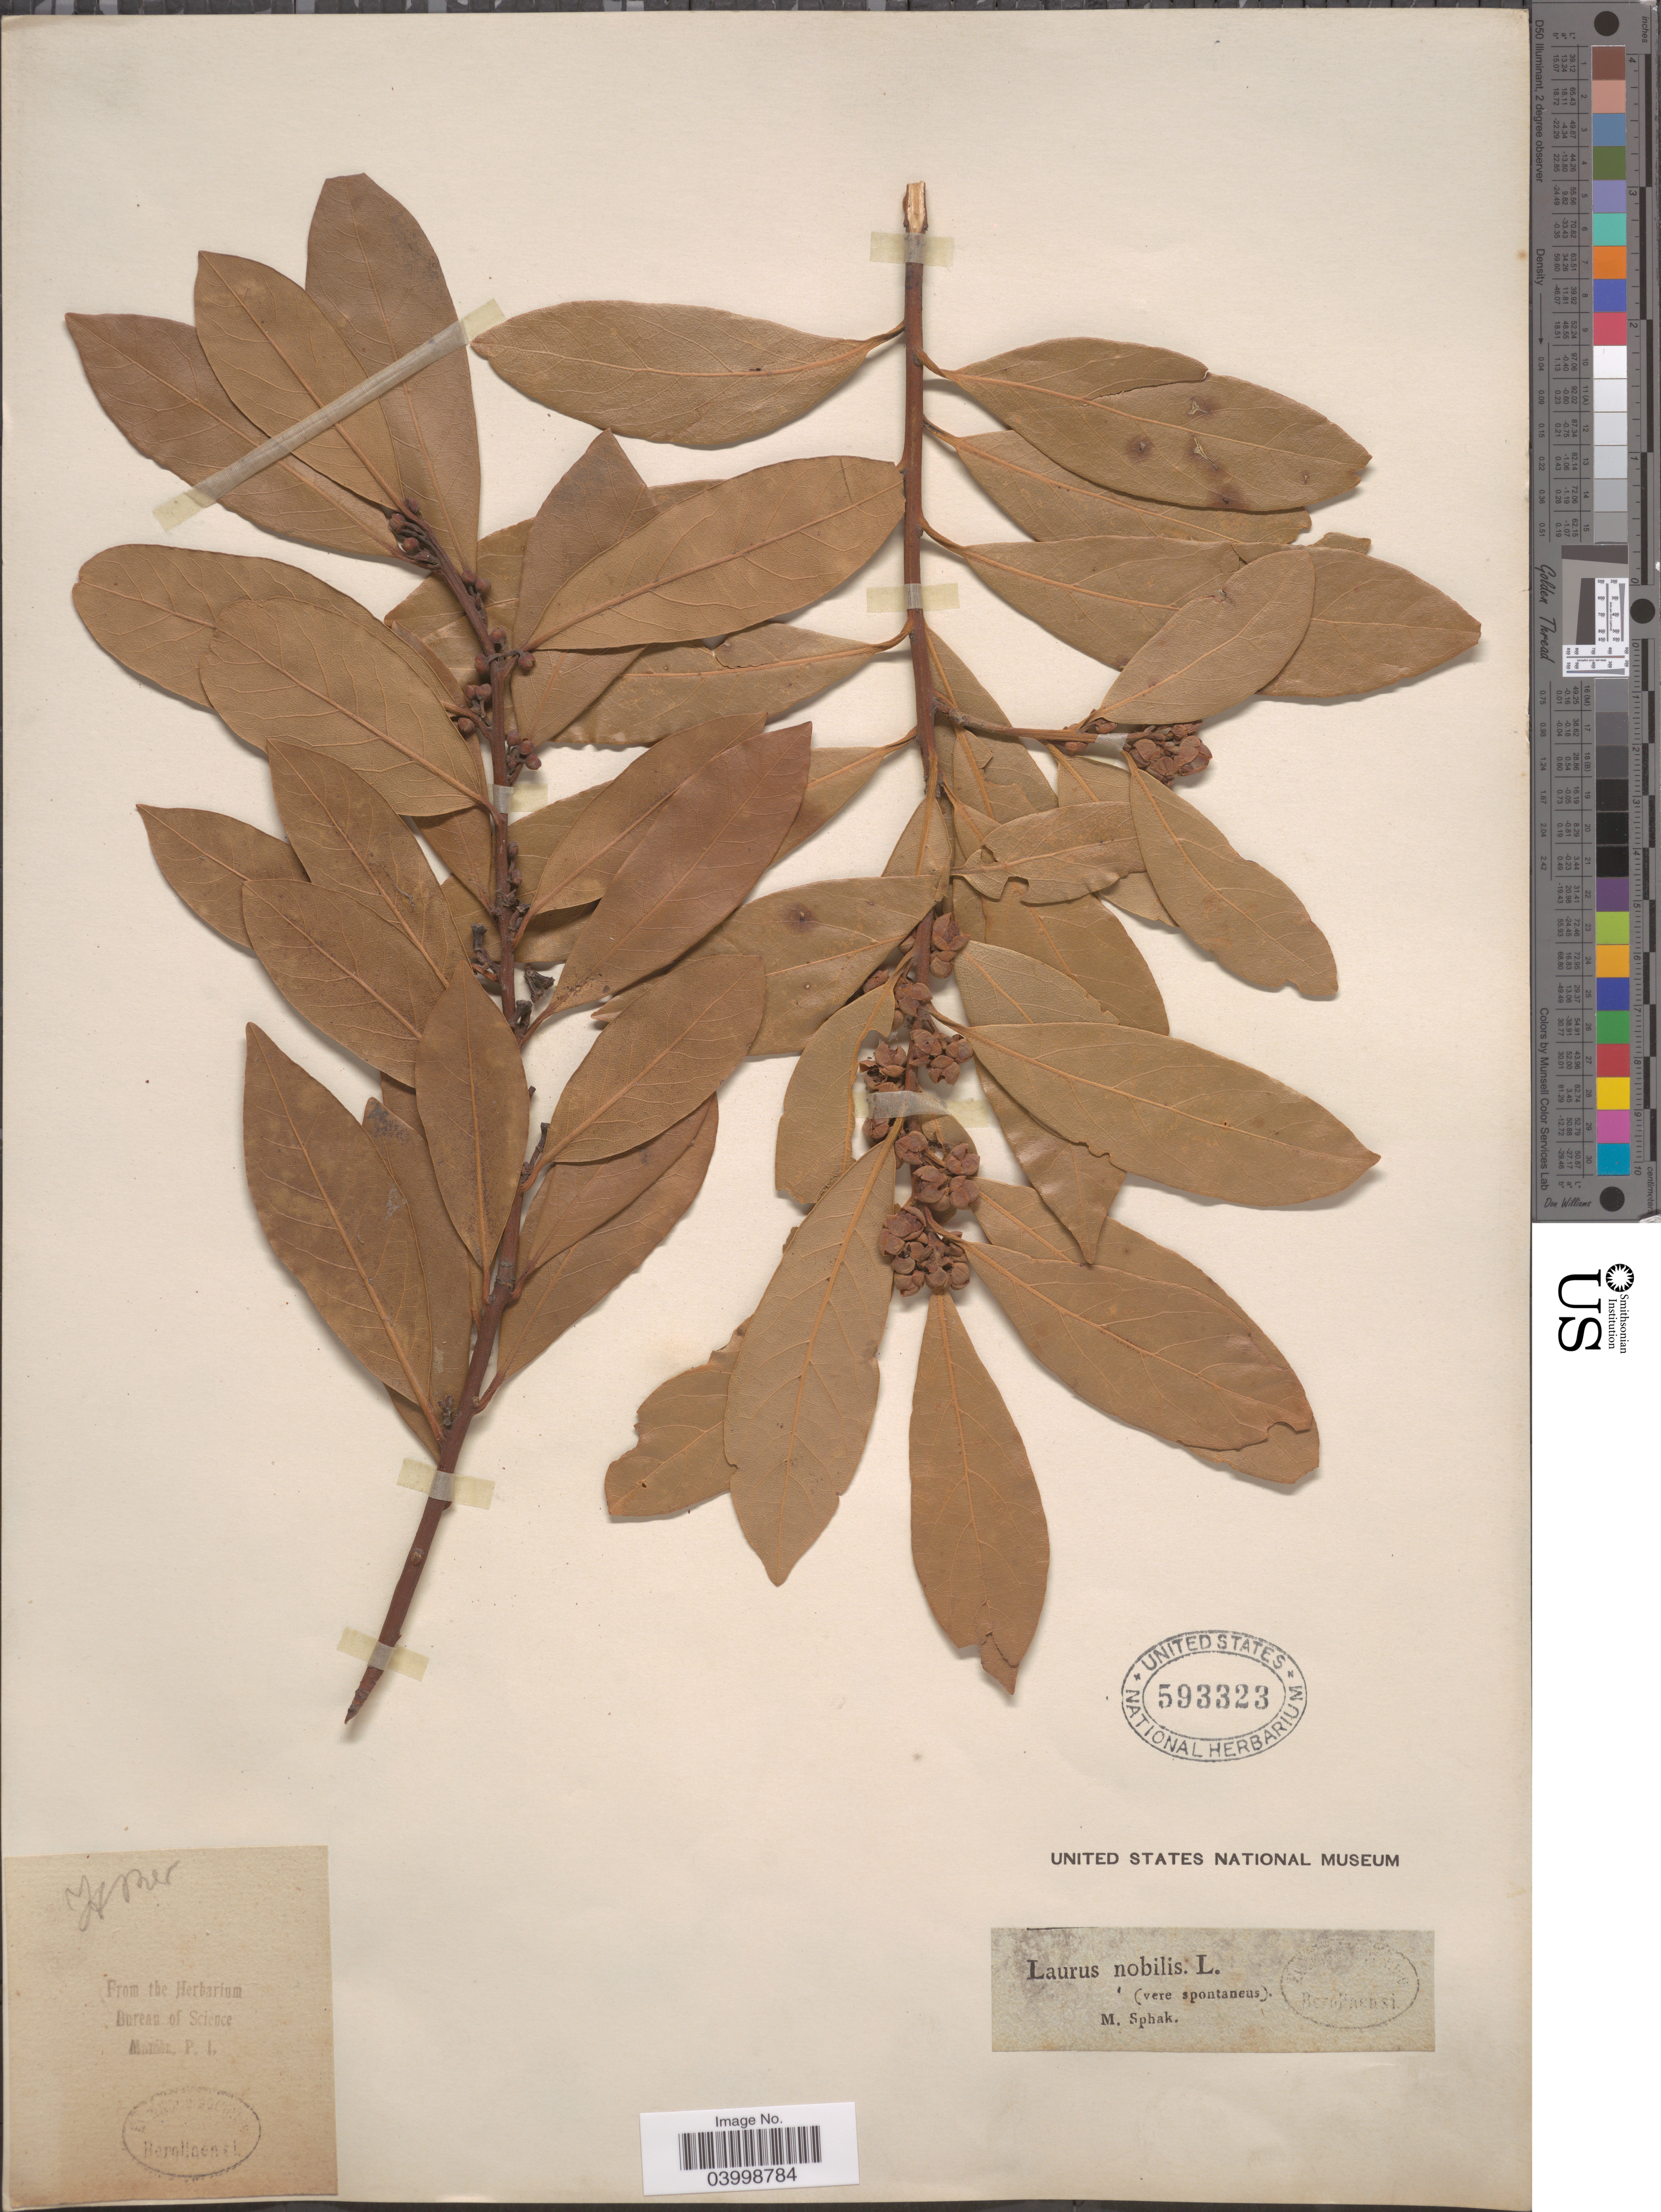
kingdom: Plantae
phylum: Tracheophyta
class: Magnoliopsida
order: Laurales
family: Lauraceae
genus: Laurus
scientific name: Laurus nobilis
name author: L.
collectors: ex herb. Bureau of Science Manila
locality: M. Sphak.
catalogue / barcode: US 593323